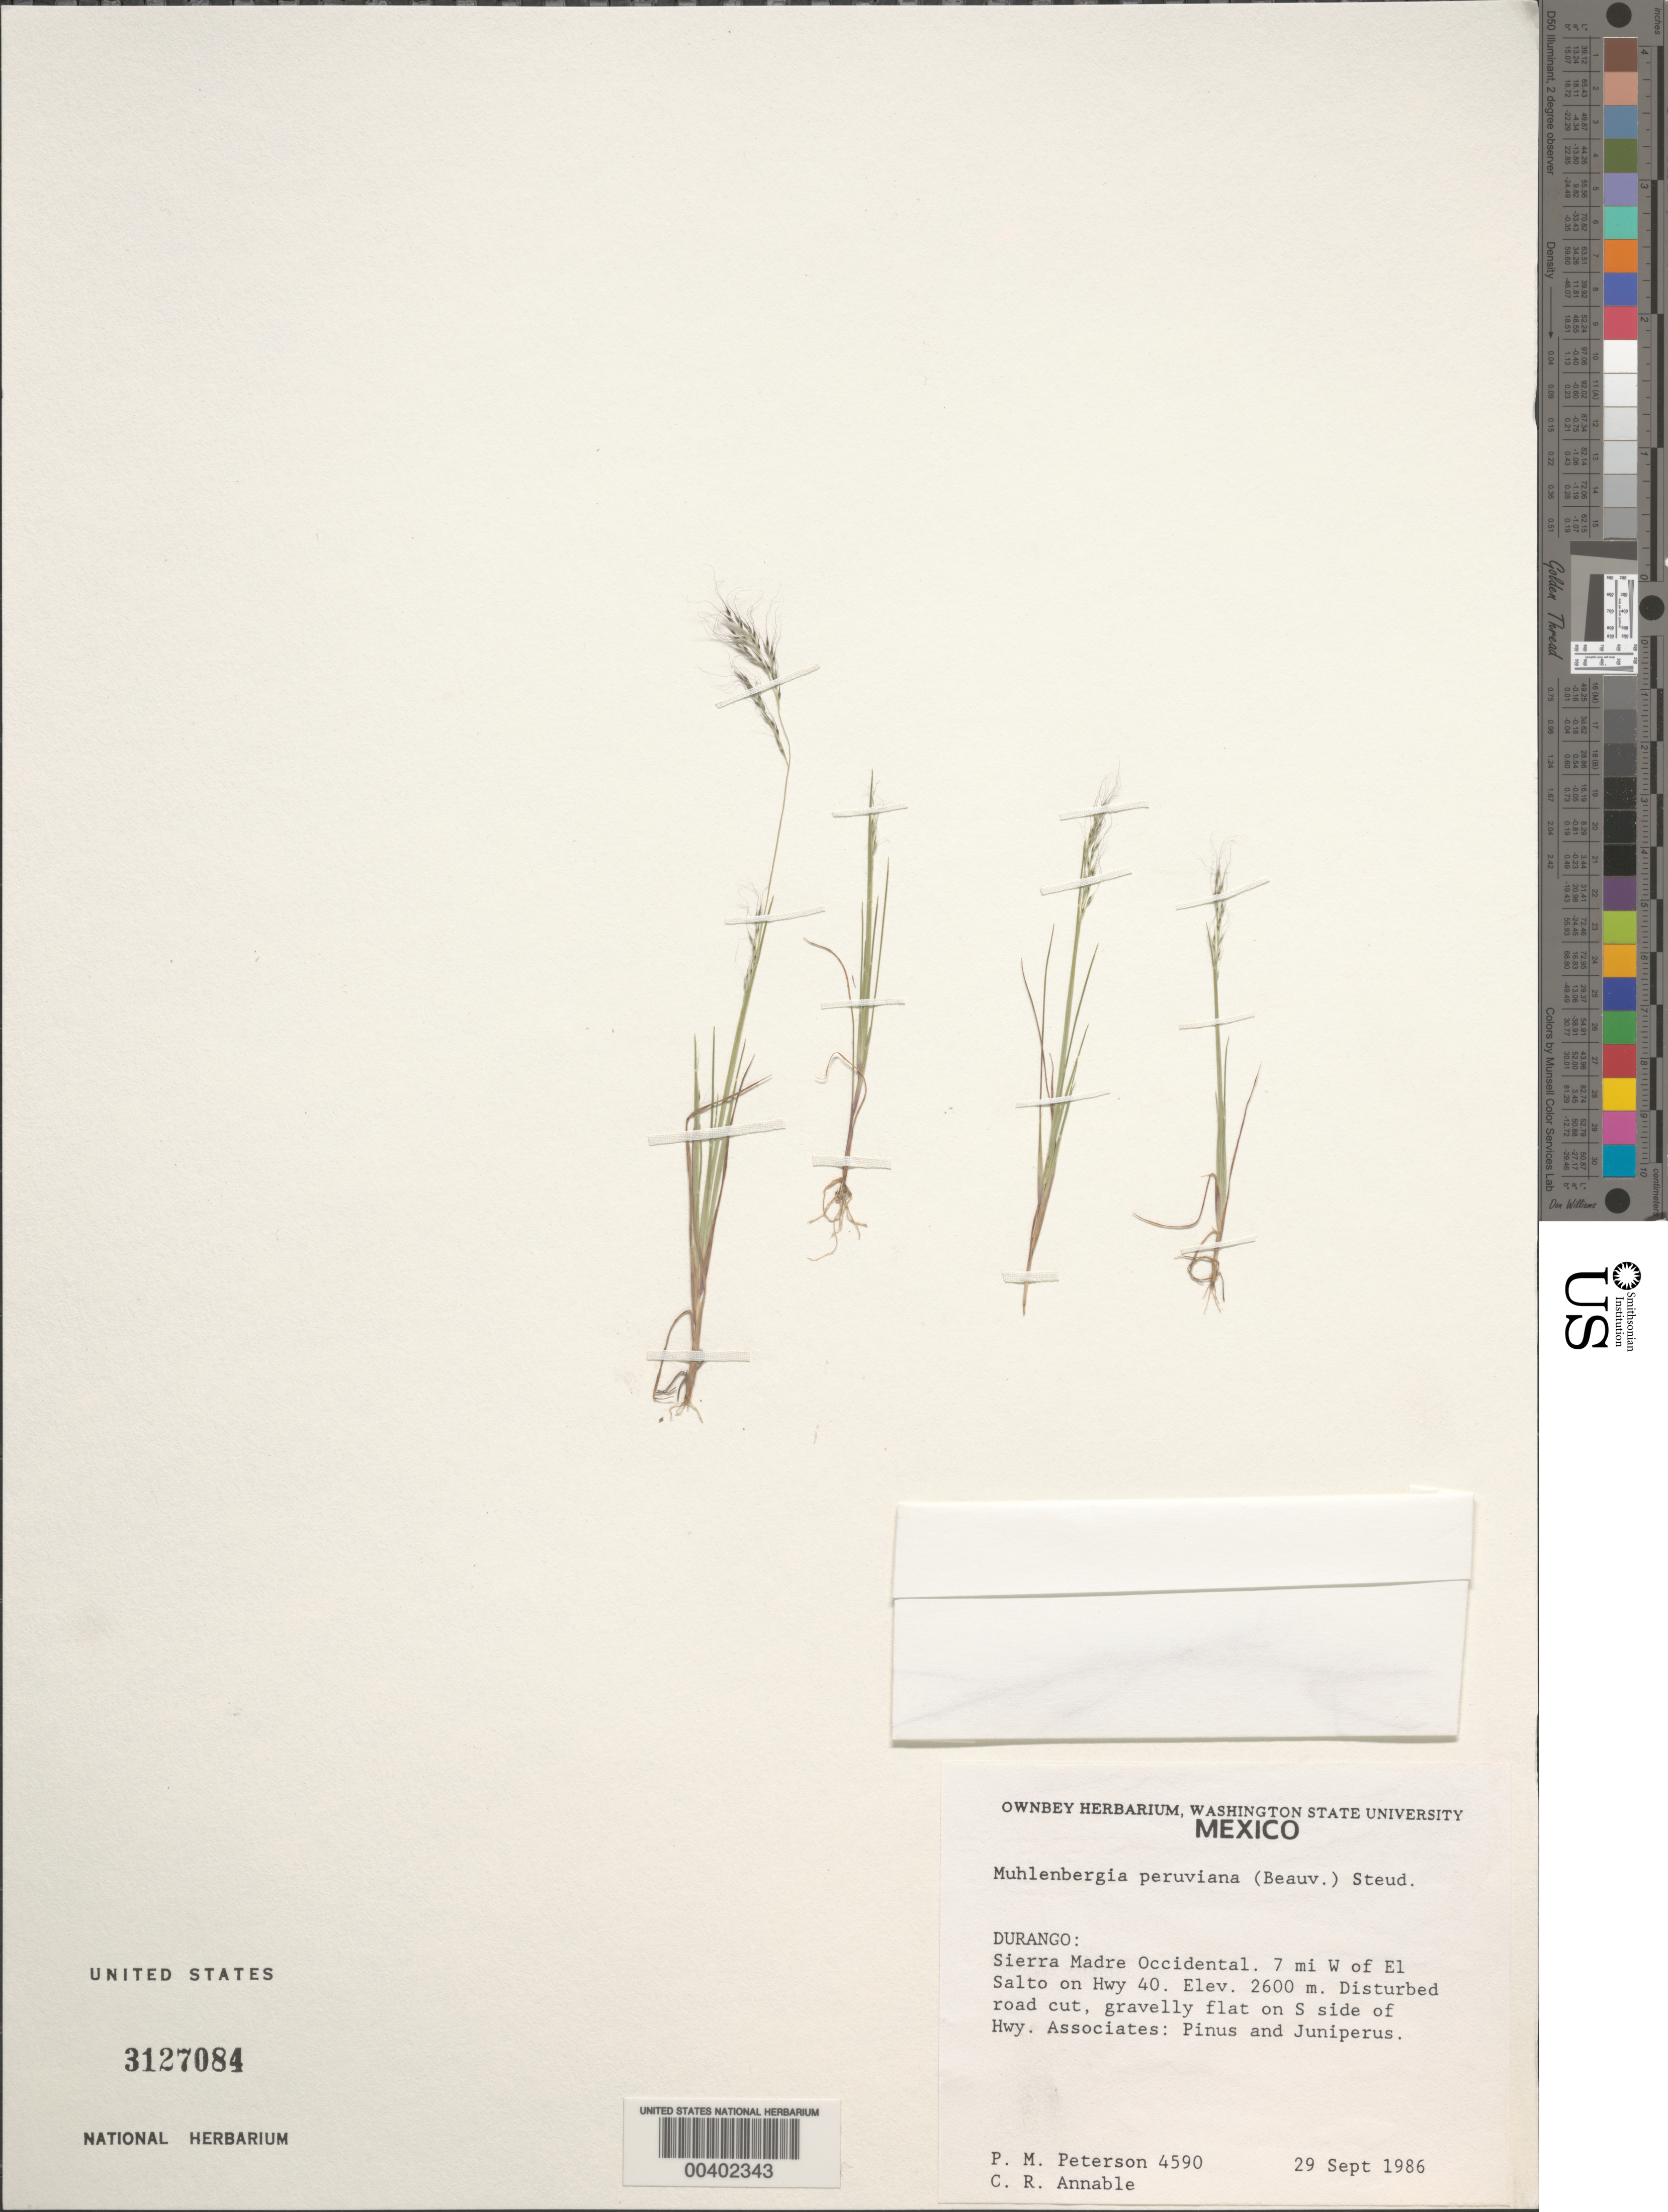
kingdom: Plantae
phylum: Tracheophyta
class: Liliopsida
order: Poales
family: Poaceae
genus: Muhlenbergia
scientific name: Muhlenbergia peruviana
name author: (P. Beauv.) Steud.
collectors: P. M. Peterson & C. R. Annable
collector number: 04590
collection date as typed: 29 Sep 1986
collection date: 1986-09-29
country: Mexico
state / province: Durango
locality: Sierra Madre Occidental, 7.4 miles W of El Salto on Hwy 40.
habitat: Disturbed road cut, gravelly flat on south side of Hwy. Associated with Pinus and Juniperus.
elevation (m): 2600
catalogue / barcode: US 3127084